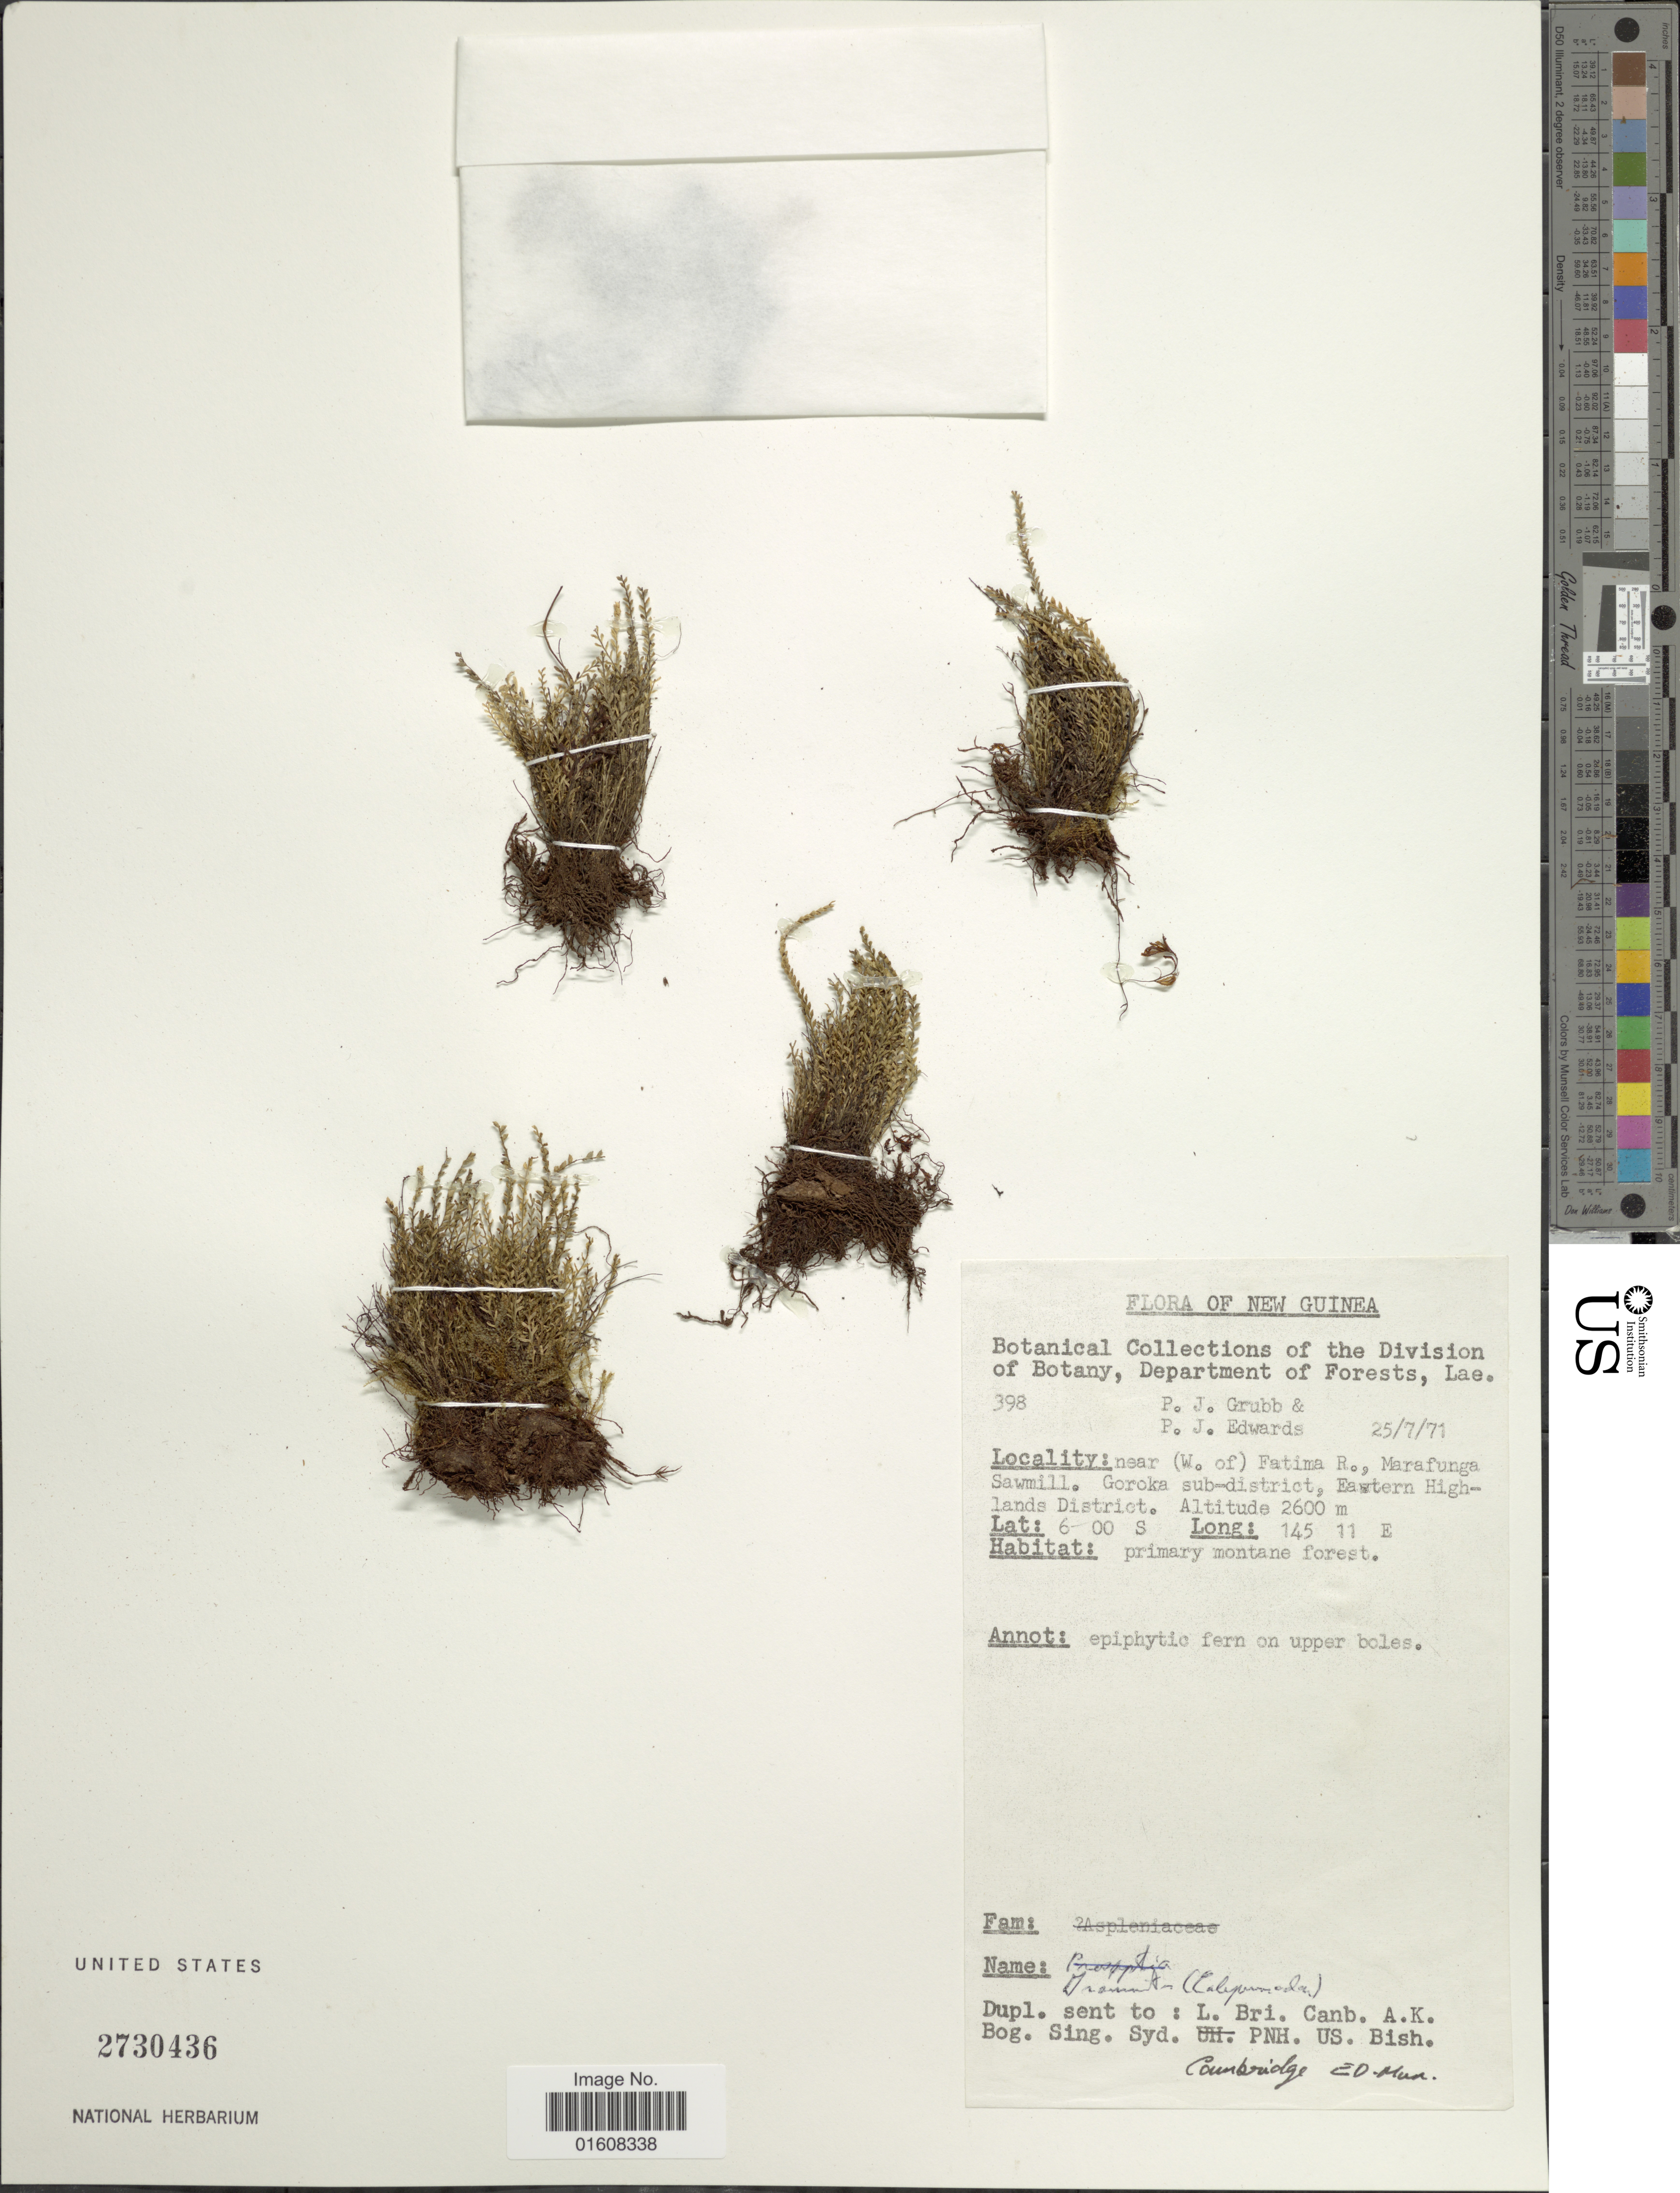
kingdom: Plantae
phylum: Tracheophyta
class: Polypodiopsida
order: Polypodiales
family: Polypodiaceae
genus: Grammitis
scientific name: Grammitis sp.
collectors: P. J. Grubb & P. Edwards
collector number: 398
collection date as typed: Transcribed d/m/y: 25/7/71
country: Papua New Guinea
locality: New Guinea. near (W. of) Fatima R., Marafunga Sawmill. Goroka sub-district. Eastern Highlands District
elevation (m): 2600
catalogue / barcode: US 2730436